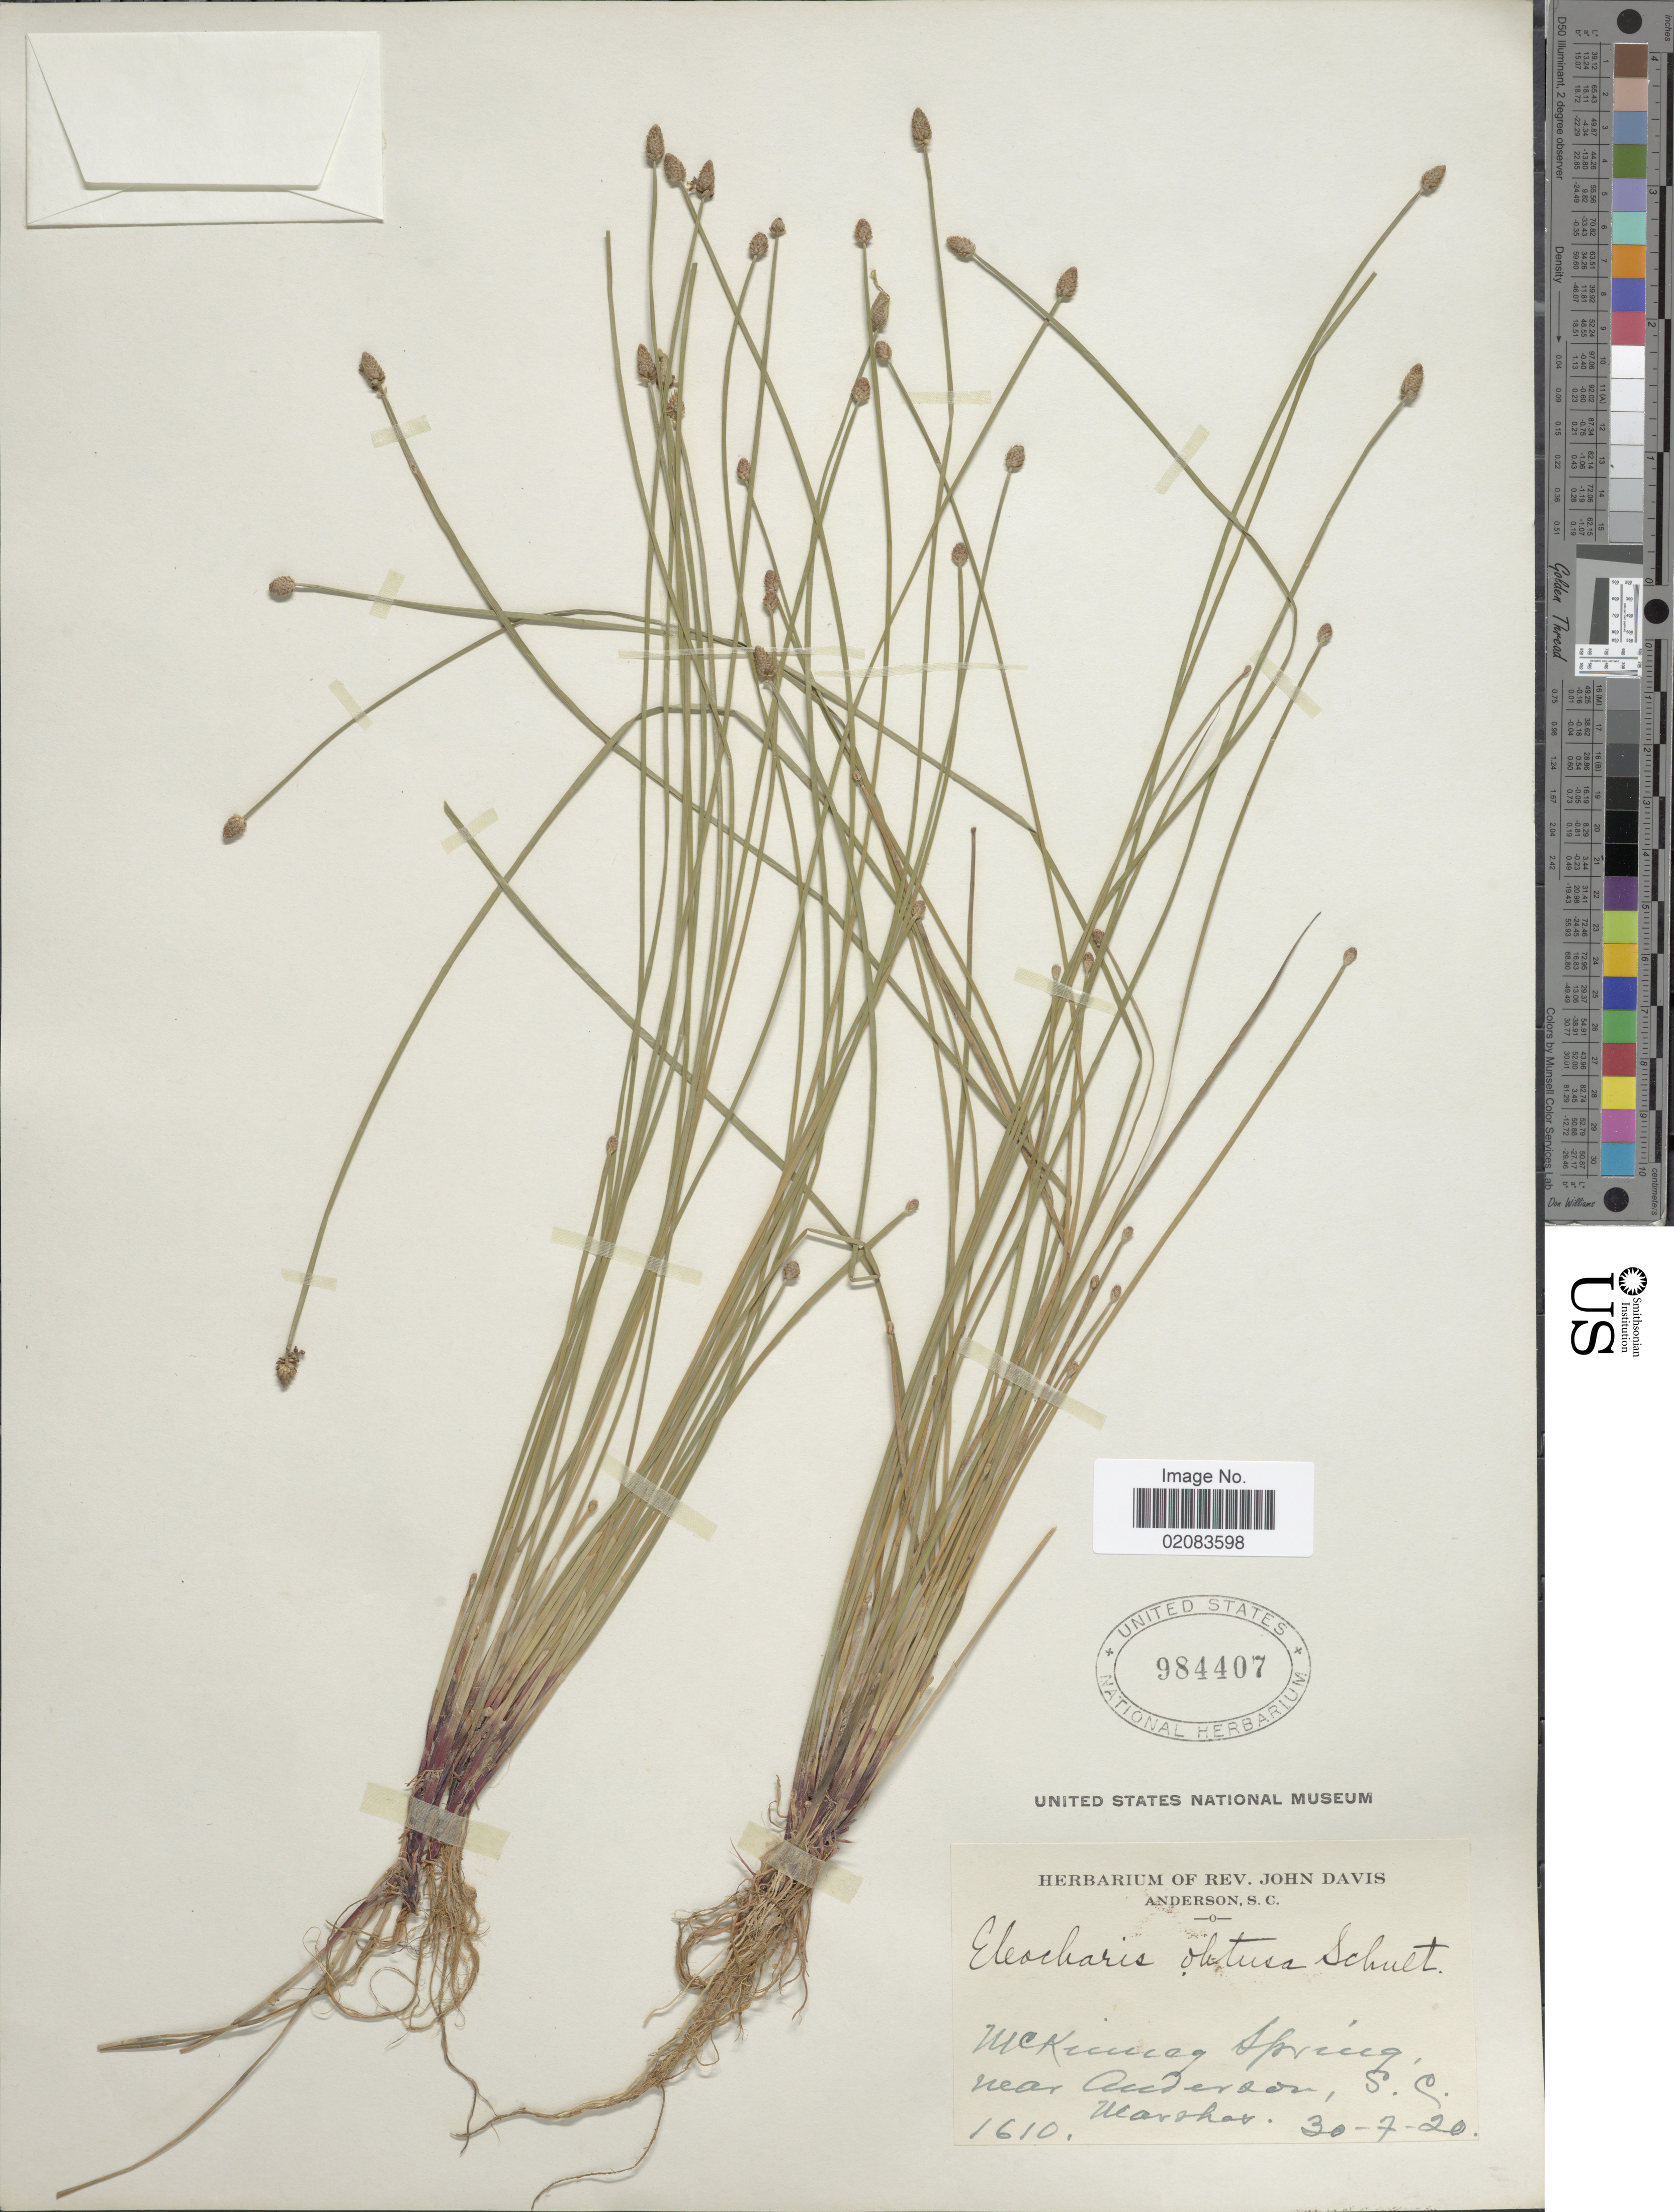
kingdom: Plantae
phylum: Tracheophyta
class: Liliopsida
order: Poales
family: Cyperaceae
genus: Eleocharis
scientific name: Eleocharis obtusa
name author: (Willd.) Schult.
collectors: ex herb. Rev. John Davis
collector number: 1610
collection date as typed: Transcribed d/m/y: 30/7/20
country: United States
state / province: South Carolina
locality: McKinney Spring, near Anderson, Marshes.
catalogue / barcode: US 984407